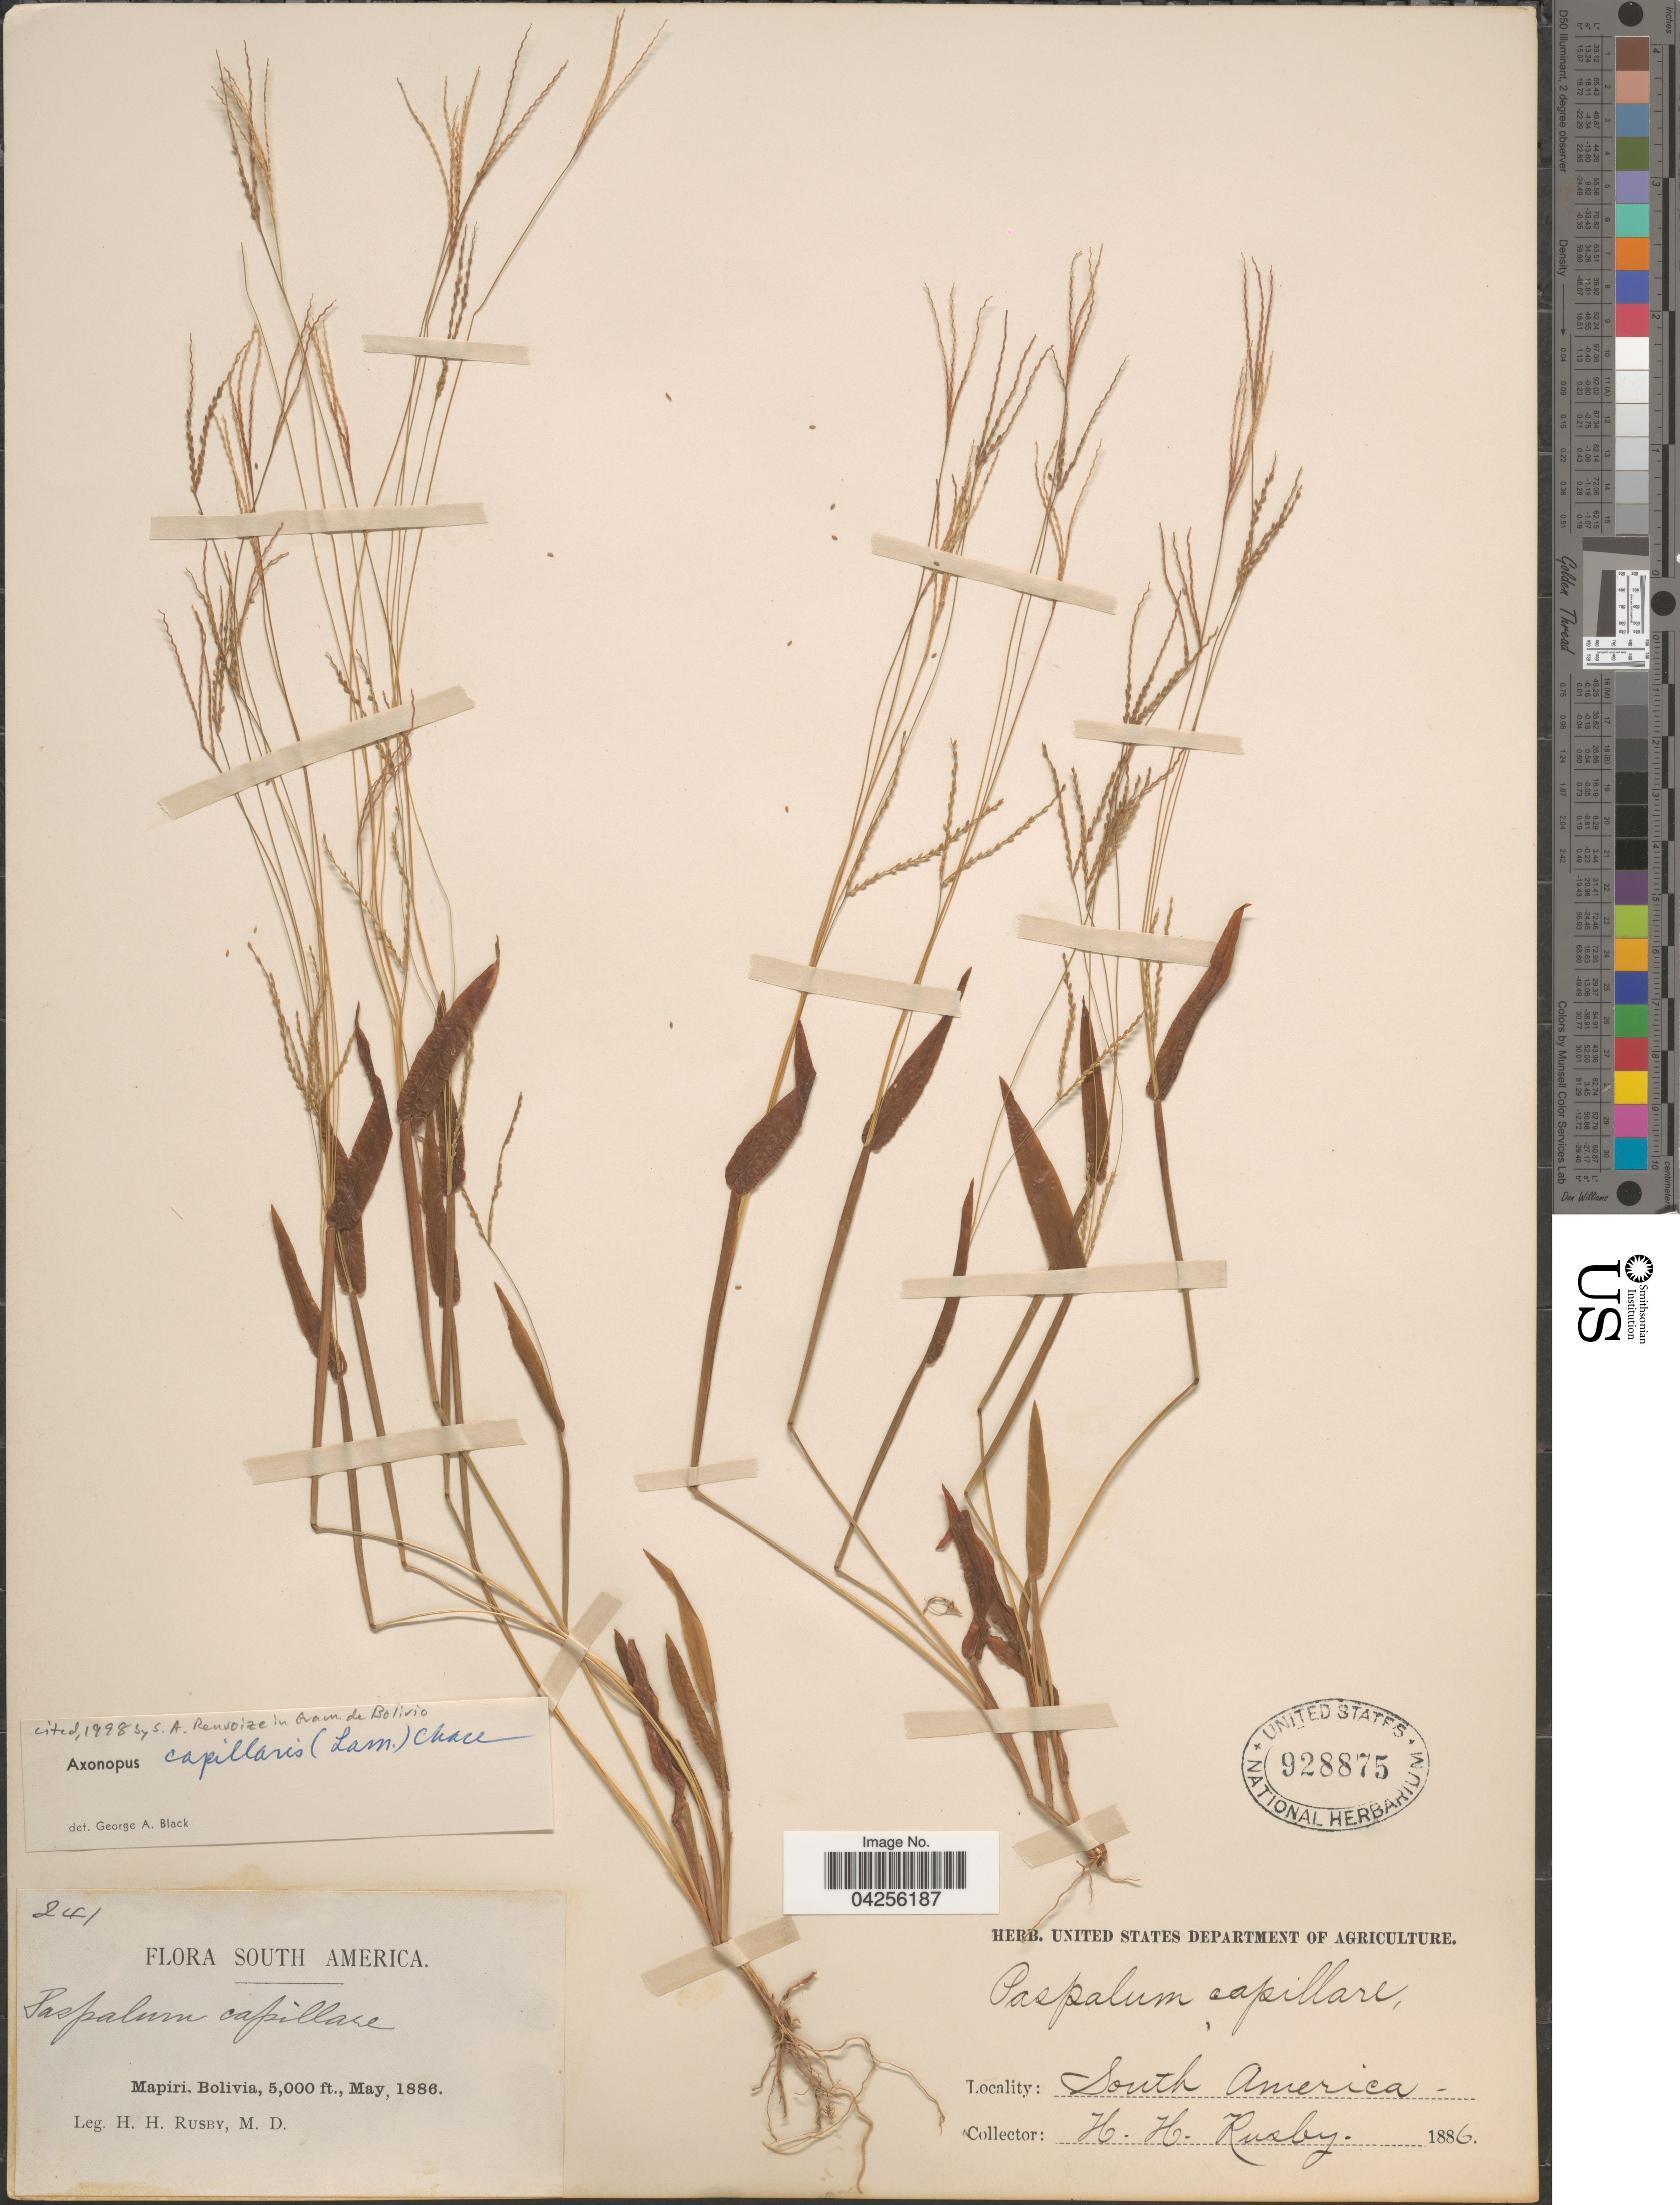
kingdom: Plantae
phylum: Tracheophyta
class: Liliopsida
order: Poales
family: Poaceae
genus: Axonopus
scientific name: Axonopus capillaris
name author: (Lam.) Chase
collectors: H. H. Rusby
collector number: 241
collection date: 1886-05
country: Bolivia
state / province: La Páz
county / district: Larecaja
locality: Mapiri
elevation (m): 1524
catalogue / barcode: US 928875